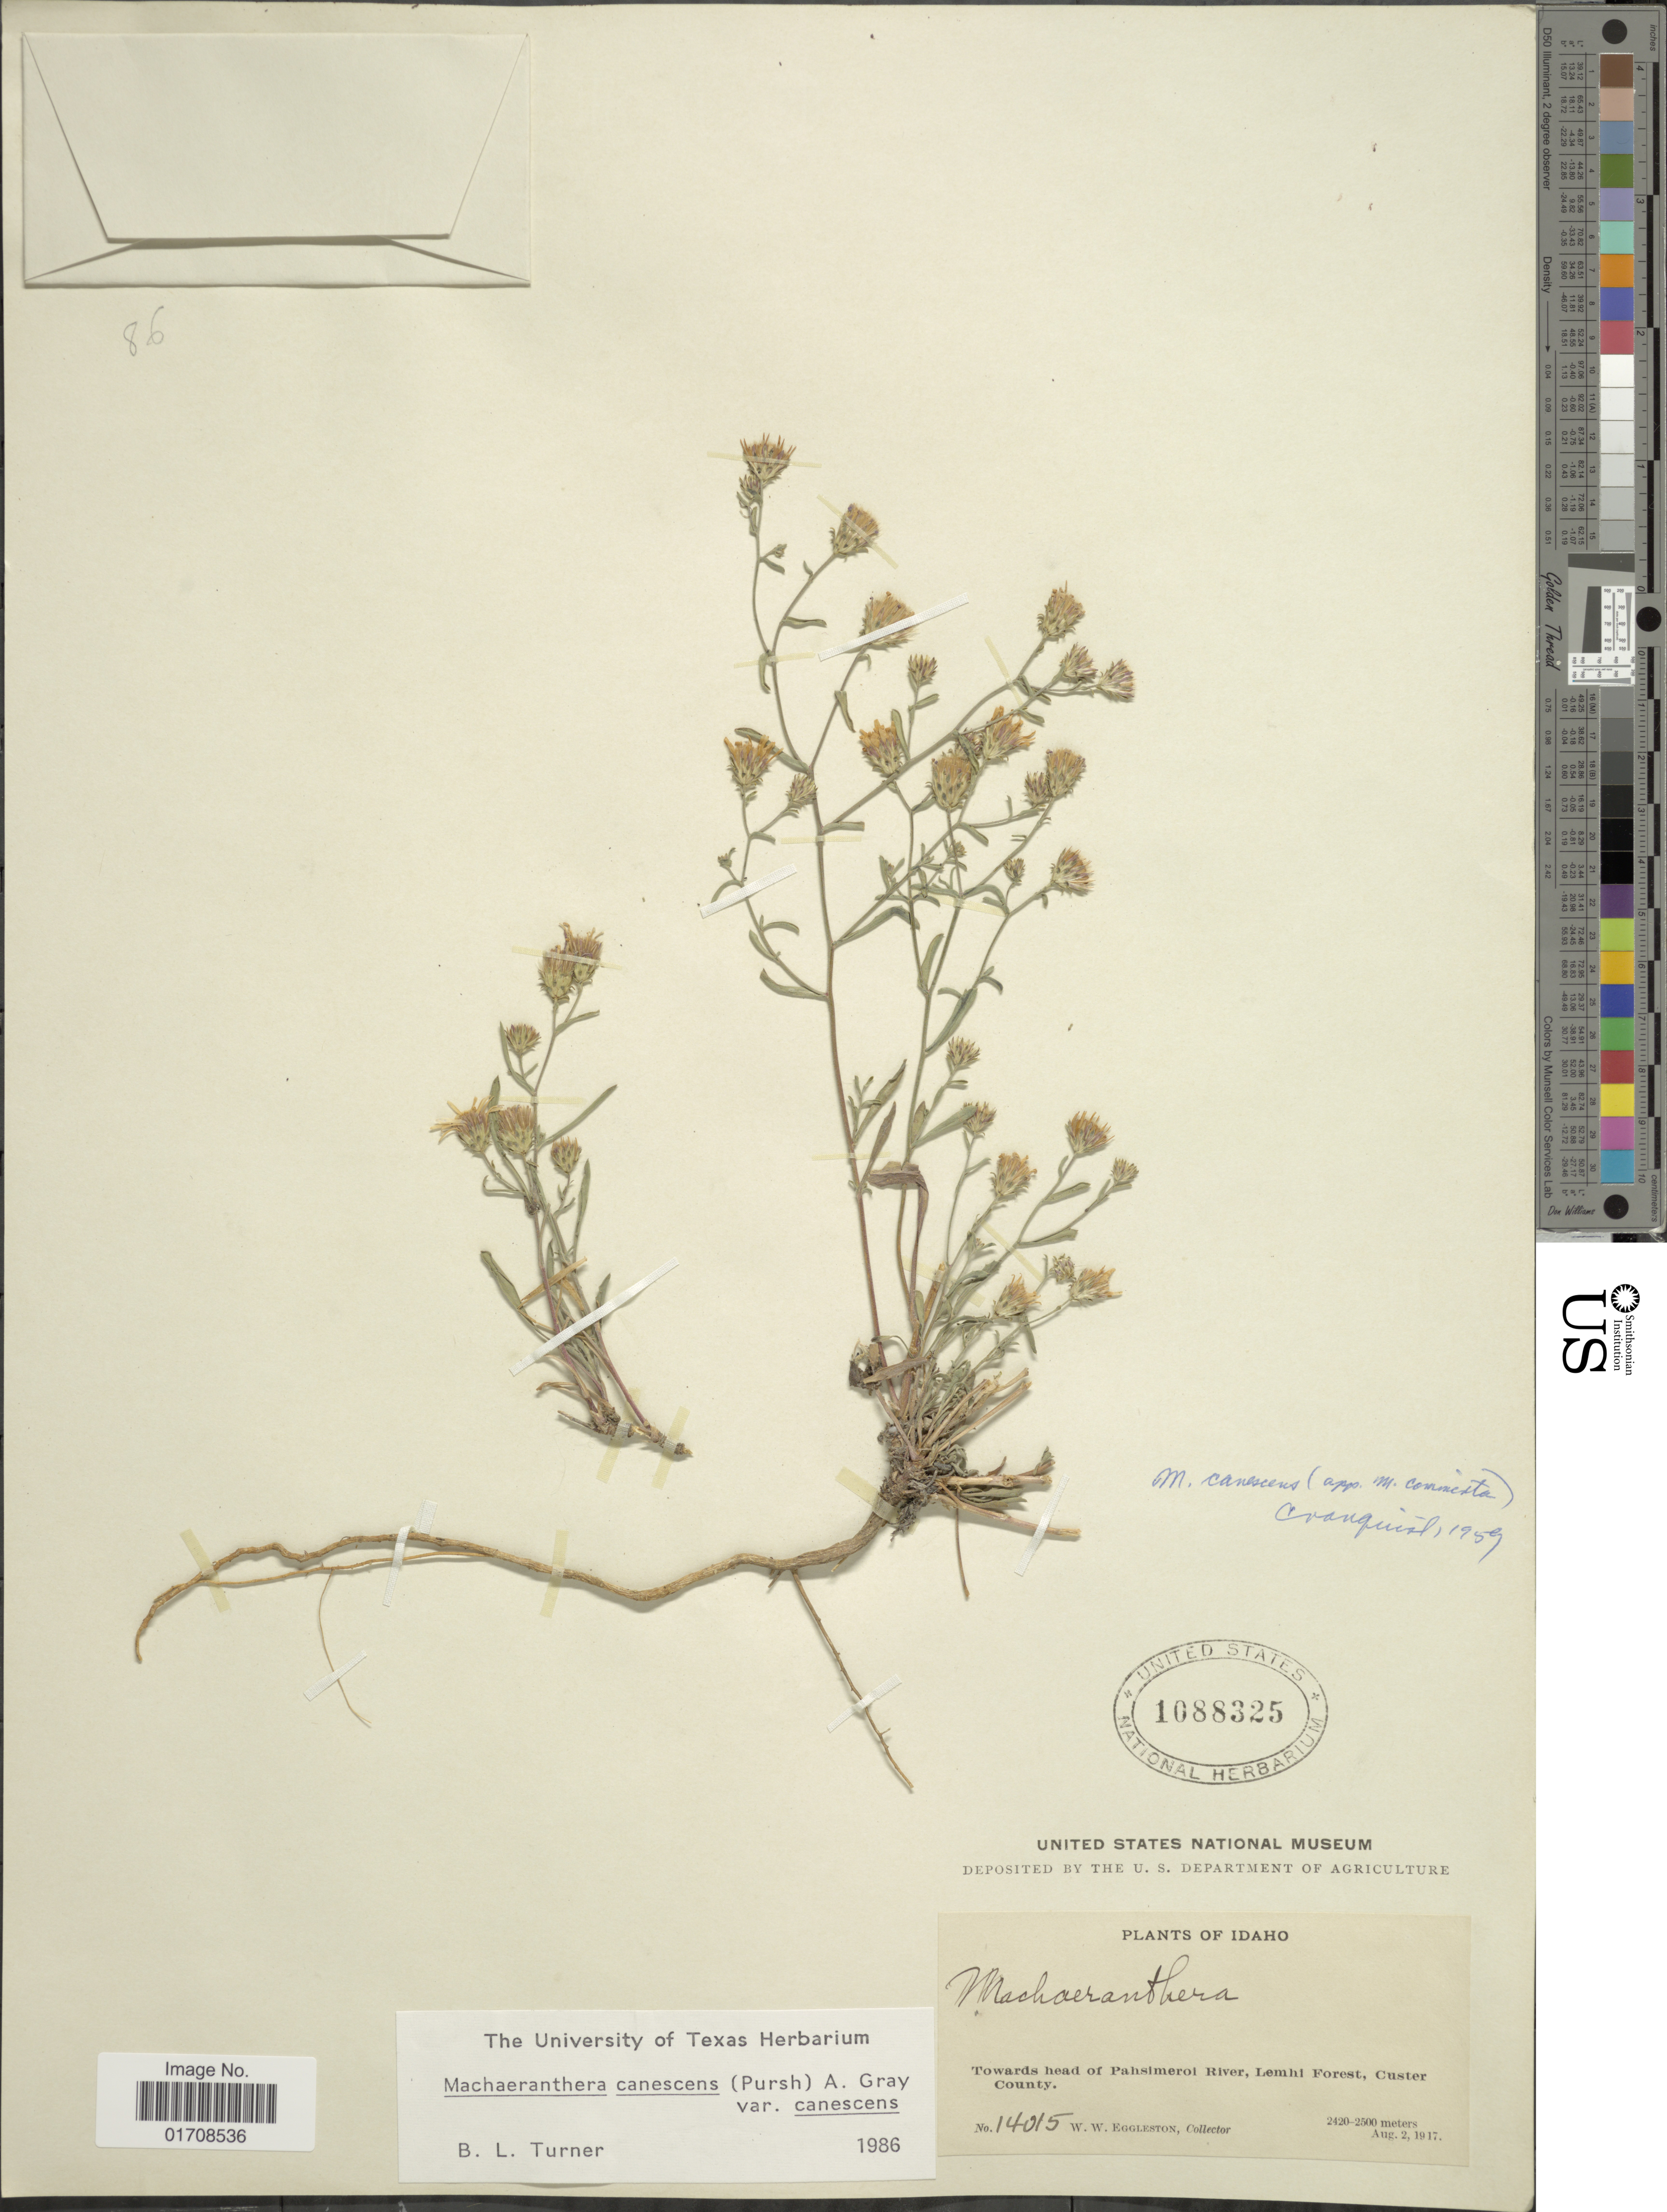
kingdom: Plantae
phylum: Tracheophyta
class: Magnoliopsida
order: Asterales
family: Asteraceae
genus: Machaeranthera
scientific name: Machaeranthera canescens var. canescens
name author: (Pursh) A. Gray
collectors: W. W. Eggleston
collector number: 14015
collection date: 1917-08-02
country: United States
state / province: Idaho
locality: Towards head of Pahsimerol River, Lemhi Forest, Custer County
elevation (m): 2420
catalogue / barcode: US 1088325